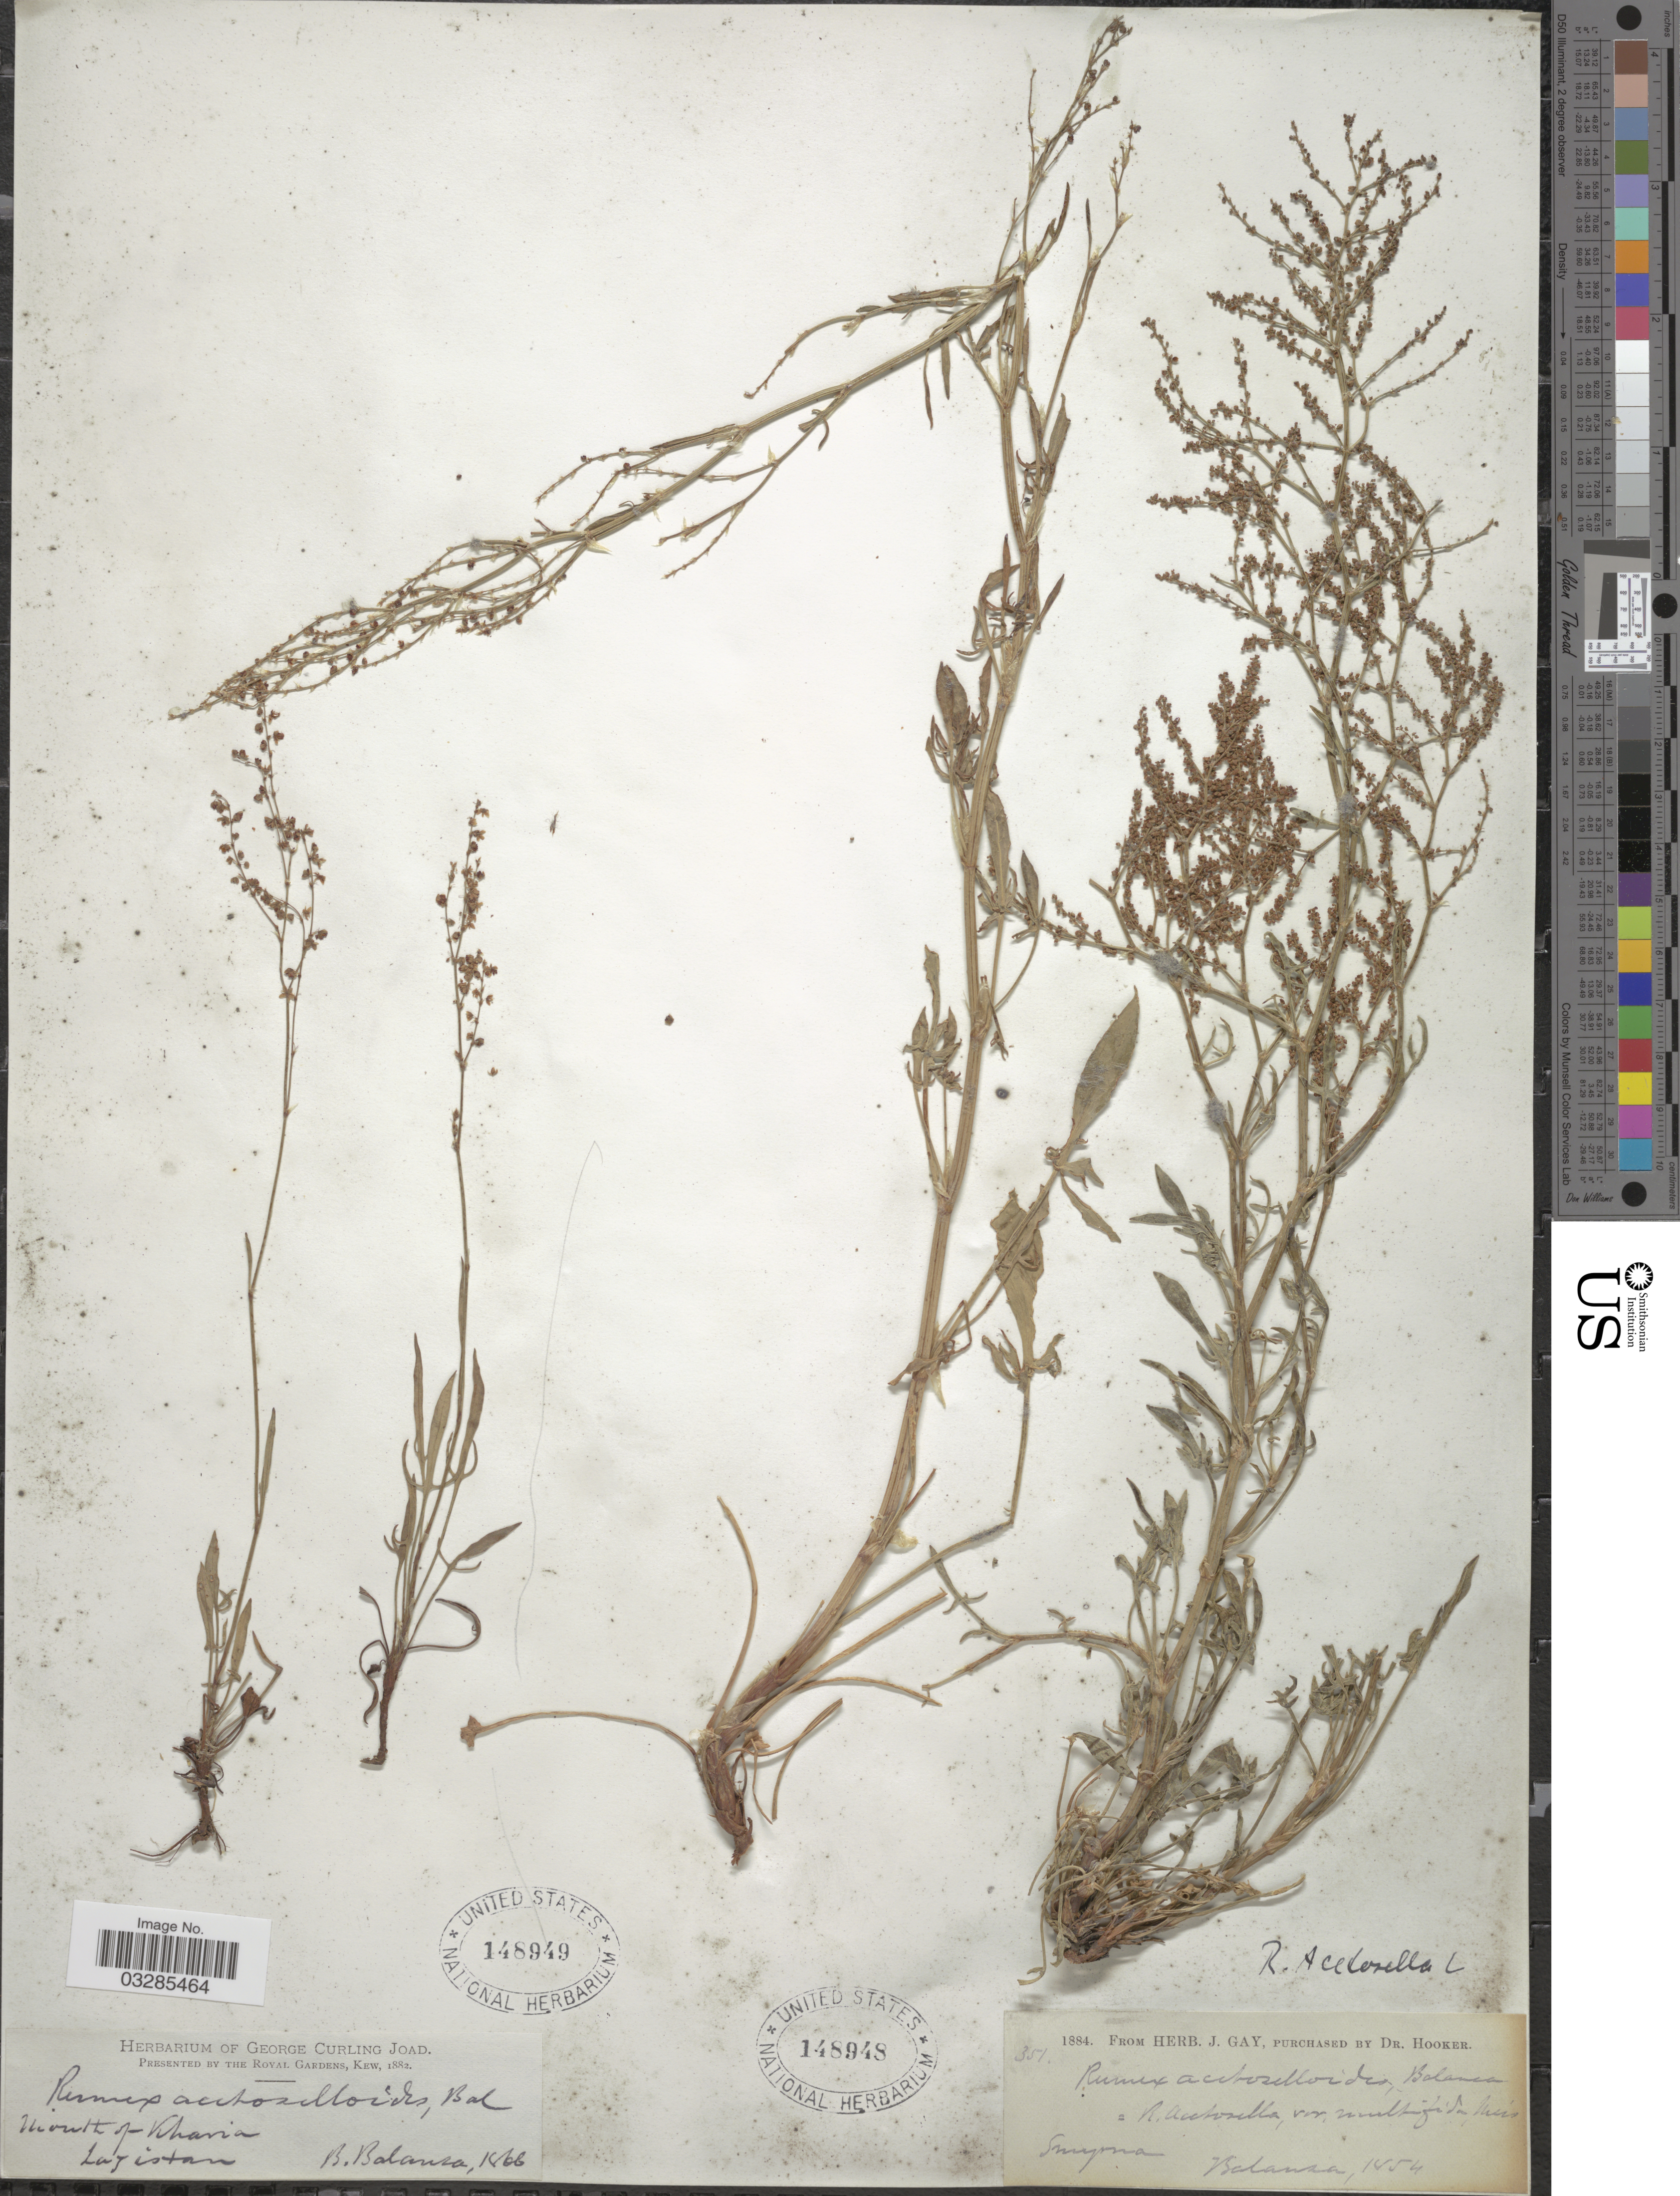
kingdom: Plantae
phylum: Tracheophyta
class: Magnoliopsida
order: Caryophyllales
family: Polygonaceae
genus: Rumex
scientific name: Rumex acetosella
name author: L.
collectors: B. Balansa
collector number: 1456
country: Turkey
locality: Smyrna.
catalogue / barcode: US 148948